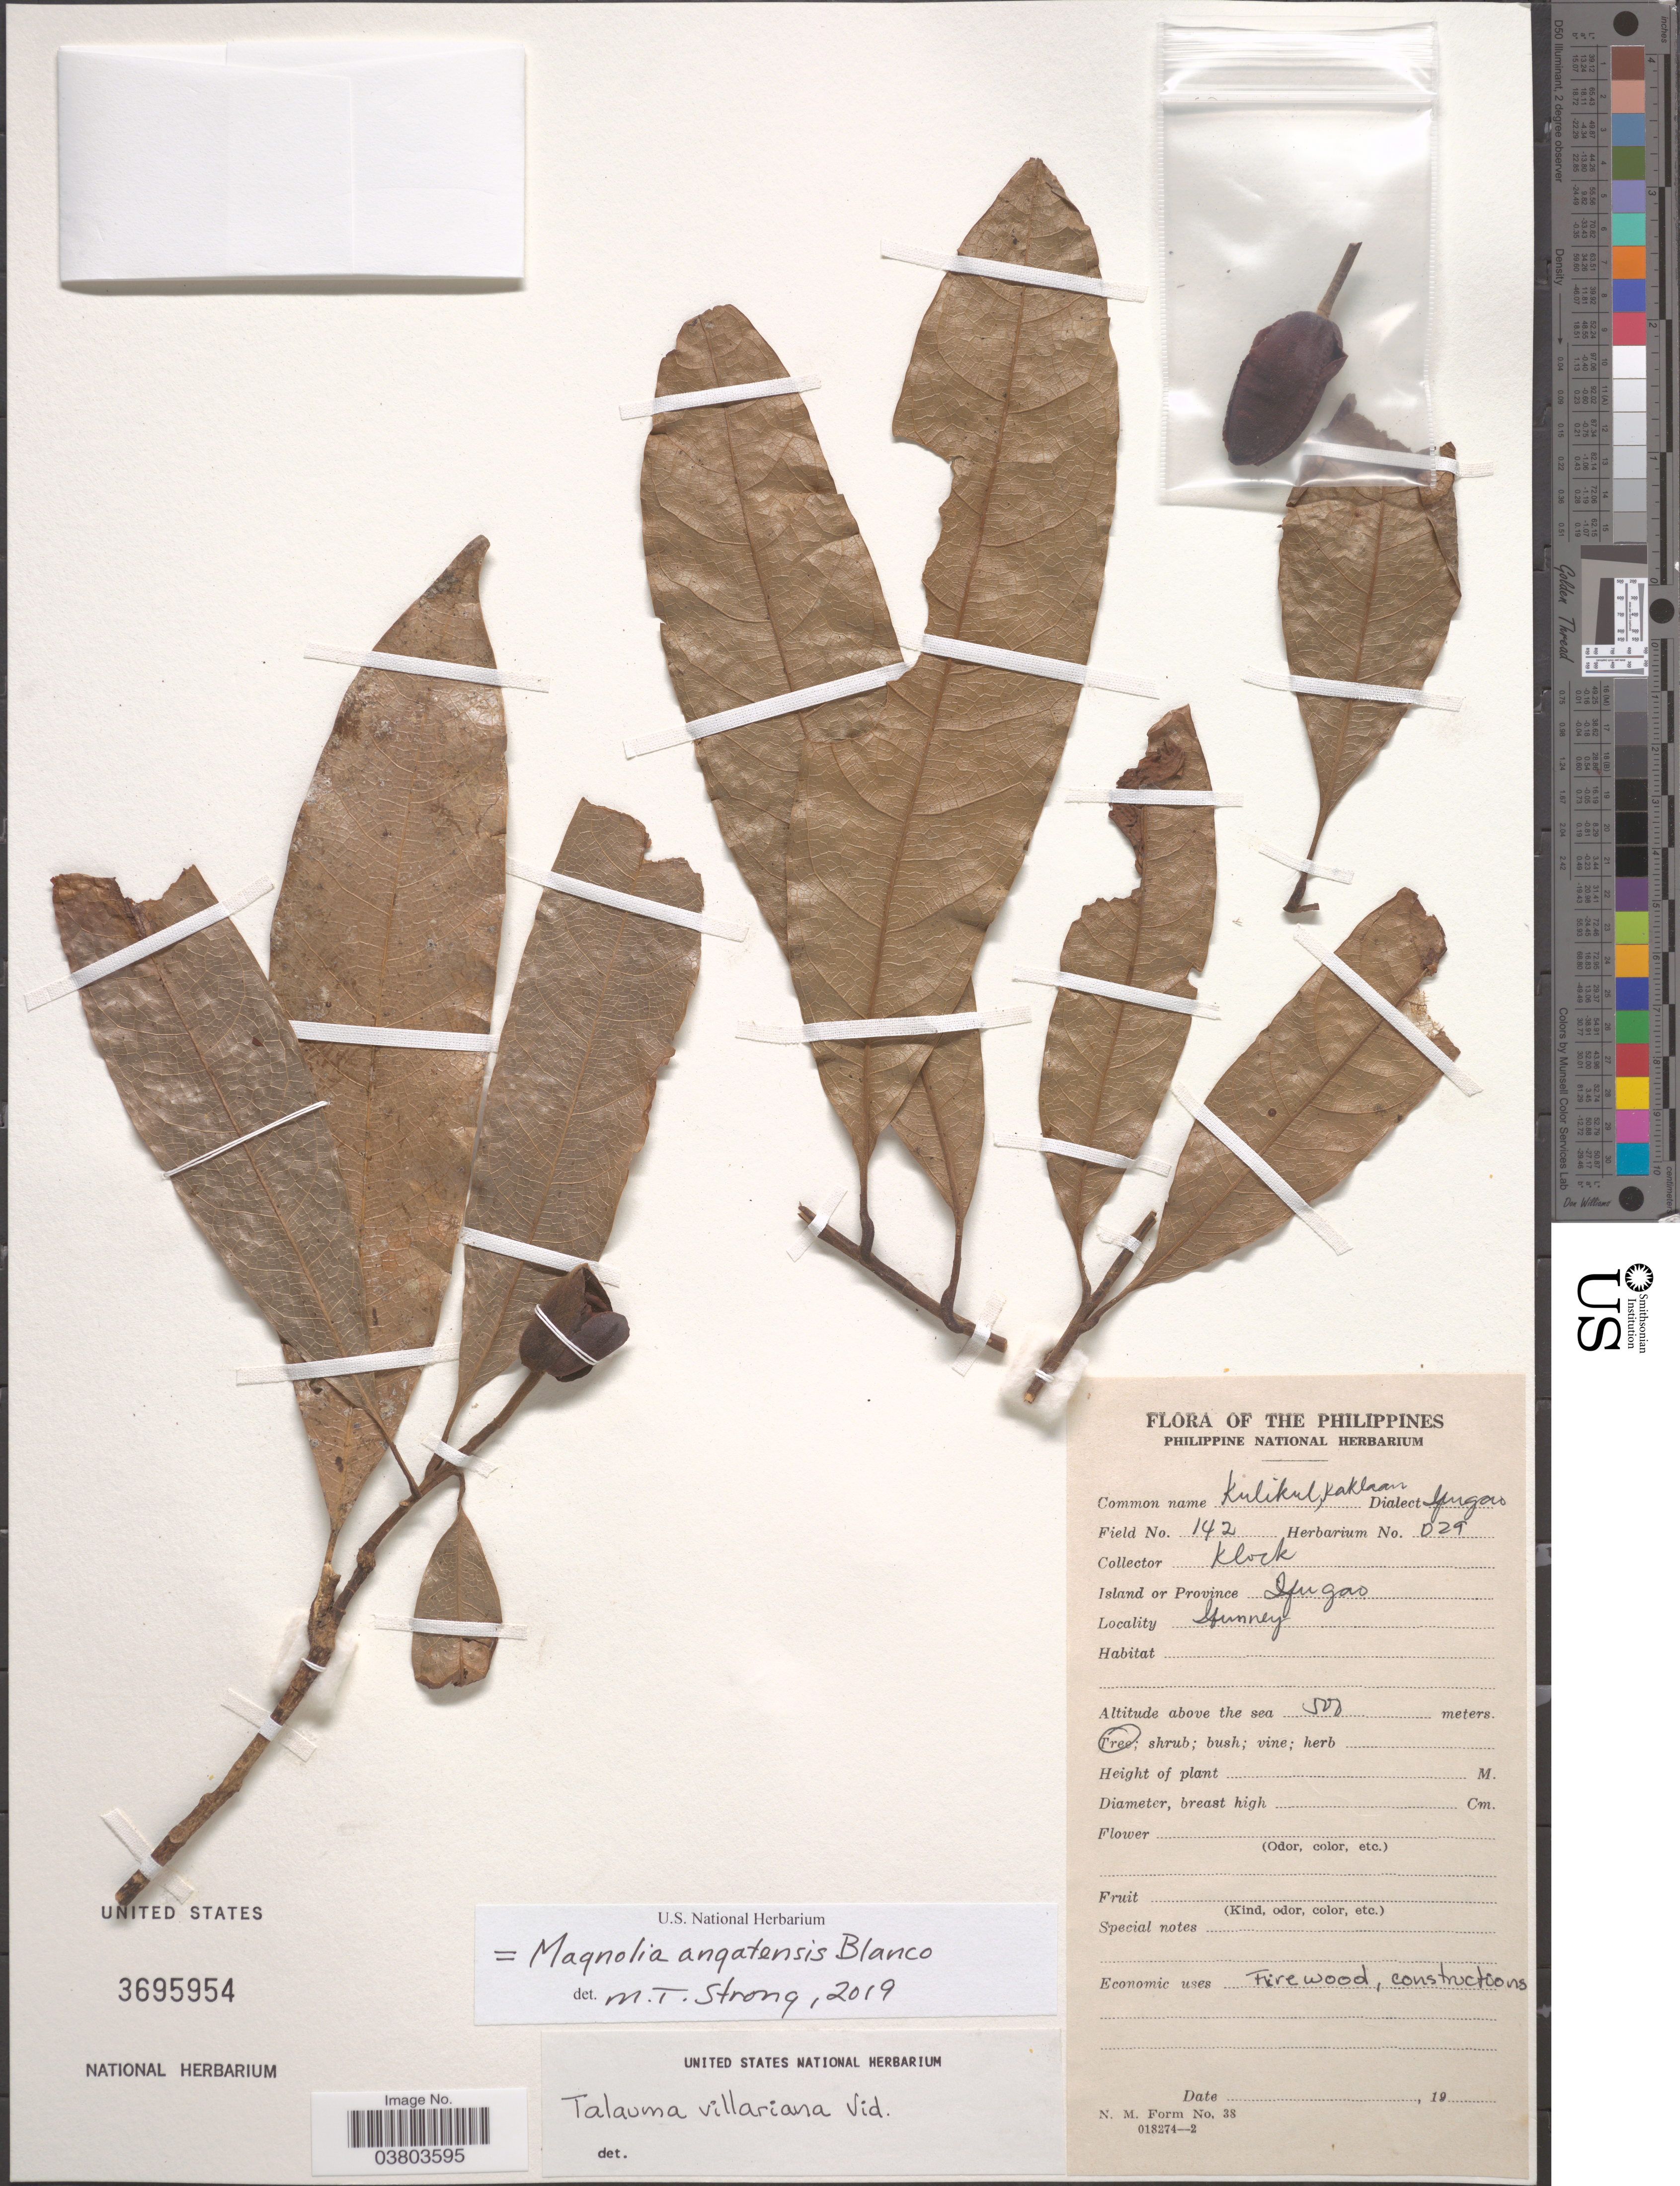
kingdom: Plantae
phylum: Tracheophyta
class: Magnoliopsida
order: Magnoliales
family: Magnoliaceae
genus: Magnolia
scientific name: Magnolia angatensis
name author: Blanco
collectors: Klock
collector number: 142/029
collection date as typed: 19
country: Philippines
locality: Island or Province Ifugao. Ifunney.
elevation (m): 500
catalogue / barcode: US 3695954